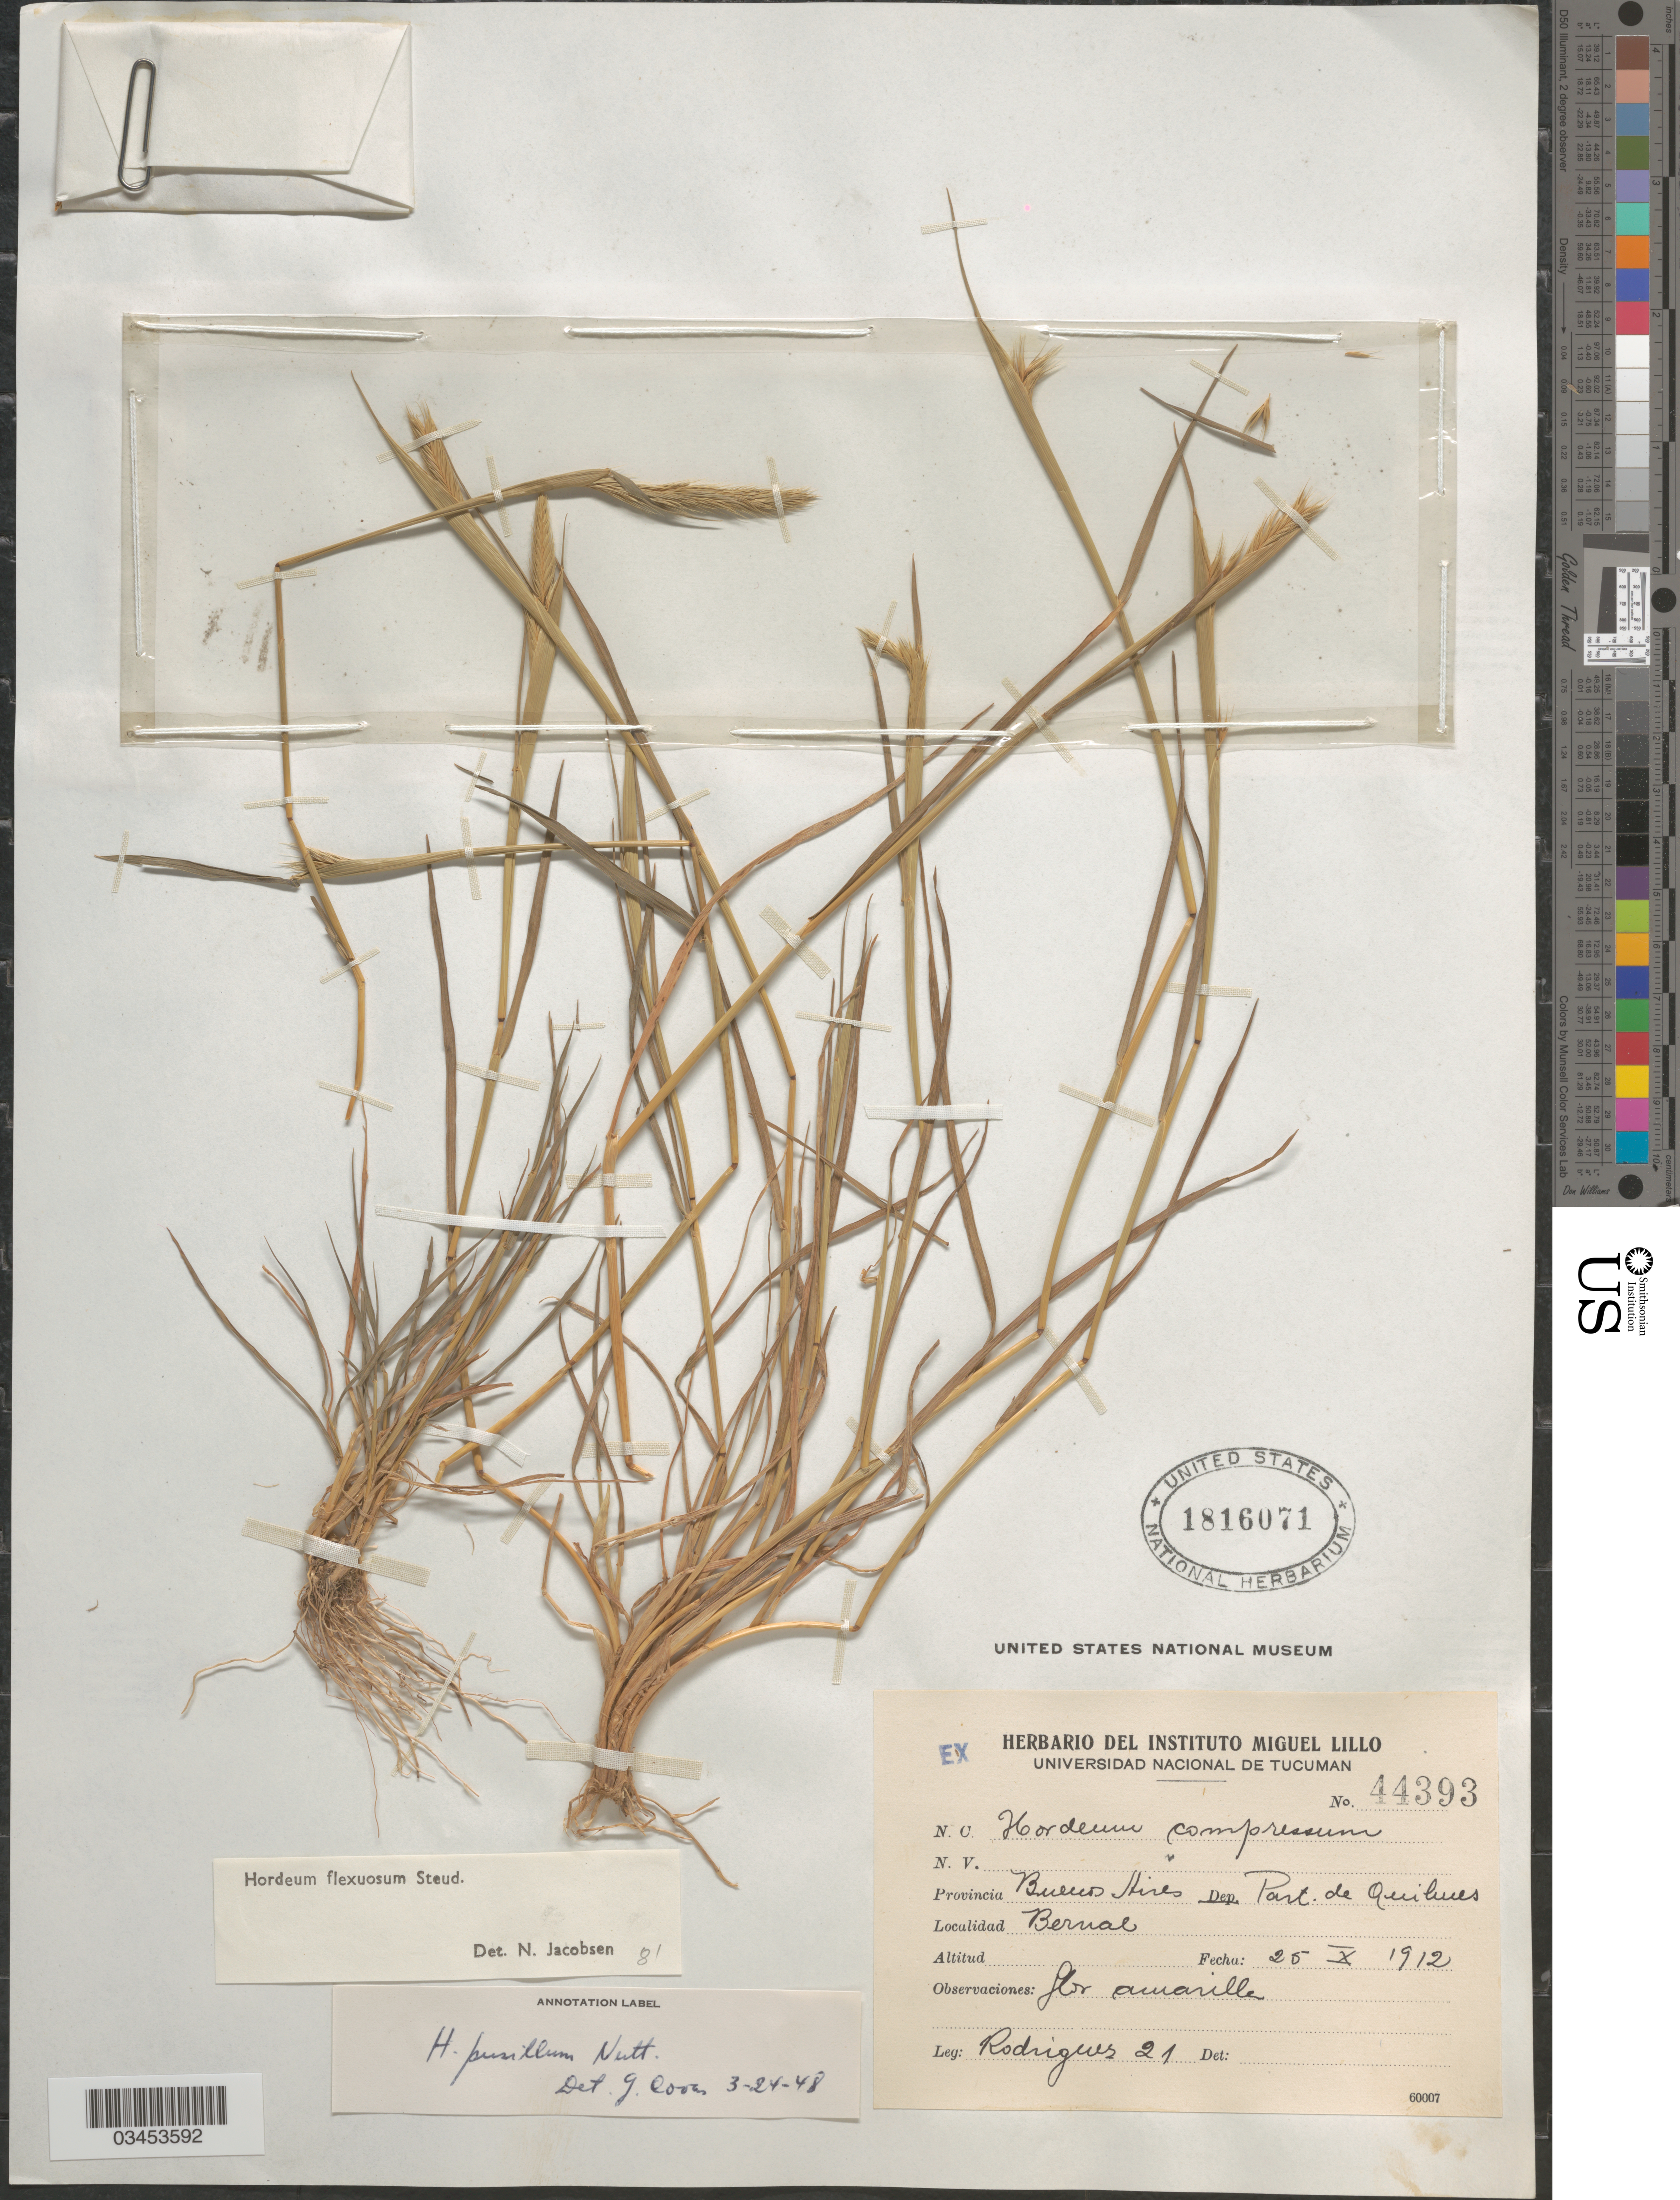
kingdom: Plantae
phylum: Tracheophyta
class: Liliopsida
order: Poales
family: Poaceae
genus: Hordeum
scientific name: Hordeum flexuosum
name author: Nees ex Steud.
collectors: Rodriguez, --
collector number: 21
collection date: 1912-10-25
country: Argentina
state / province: Buenos Aires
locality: Part. de Quilmes. Bernal.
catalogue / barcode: US 1816071